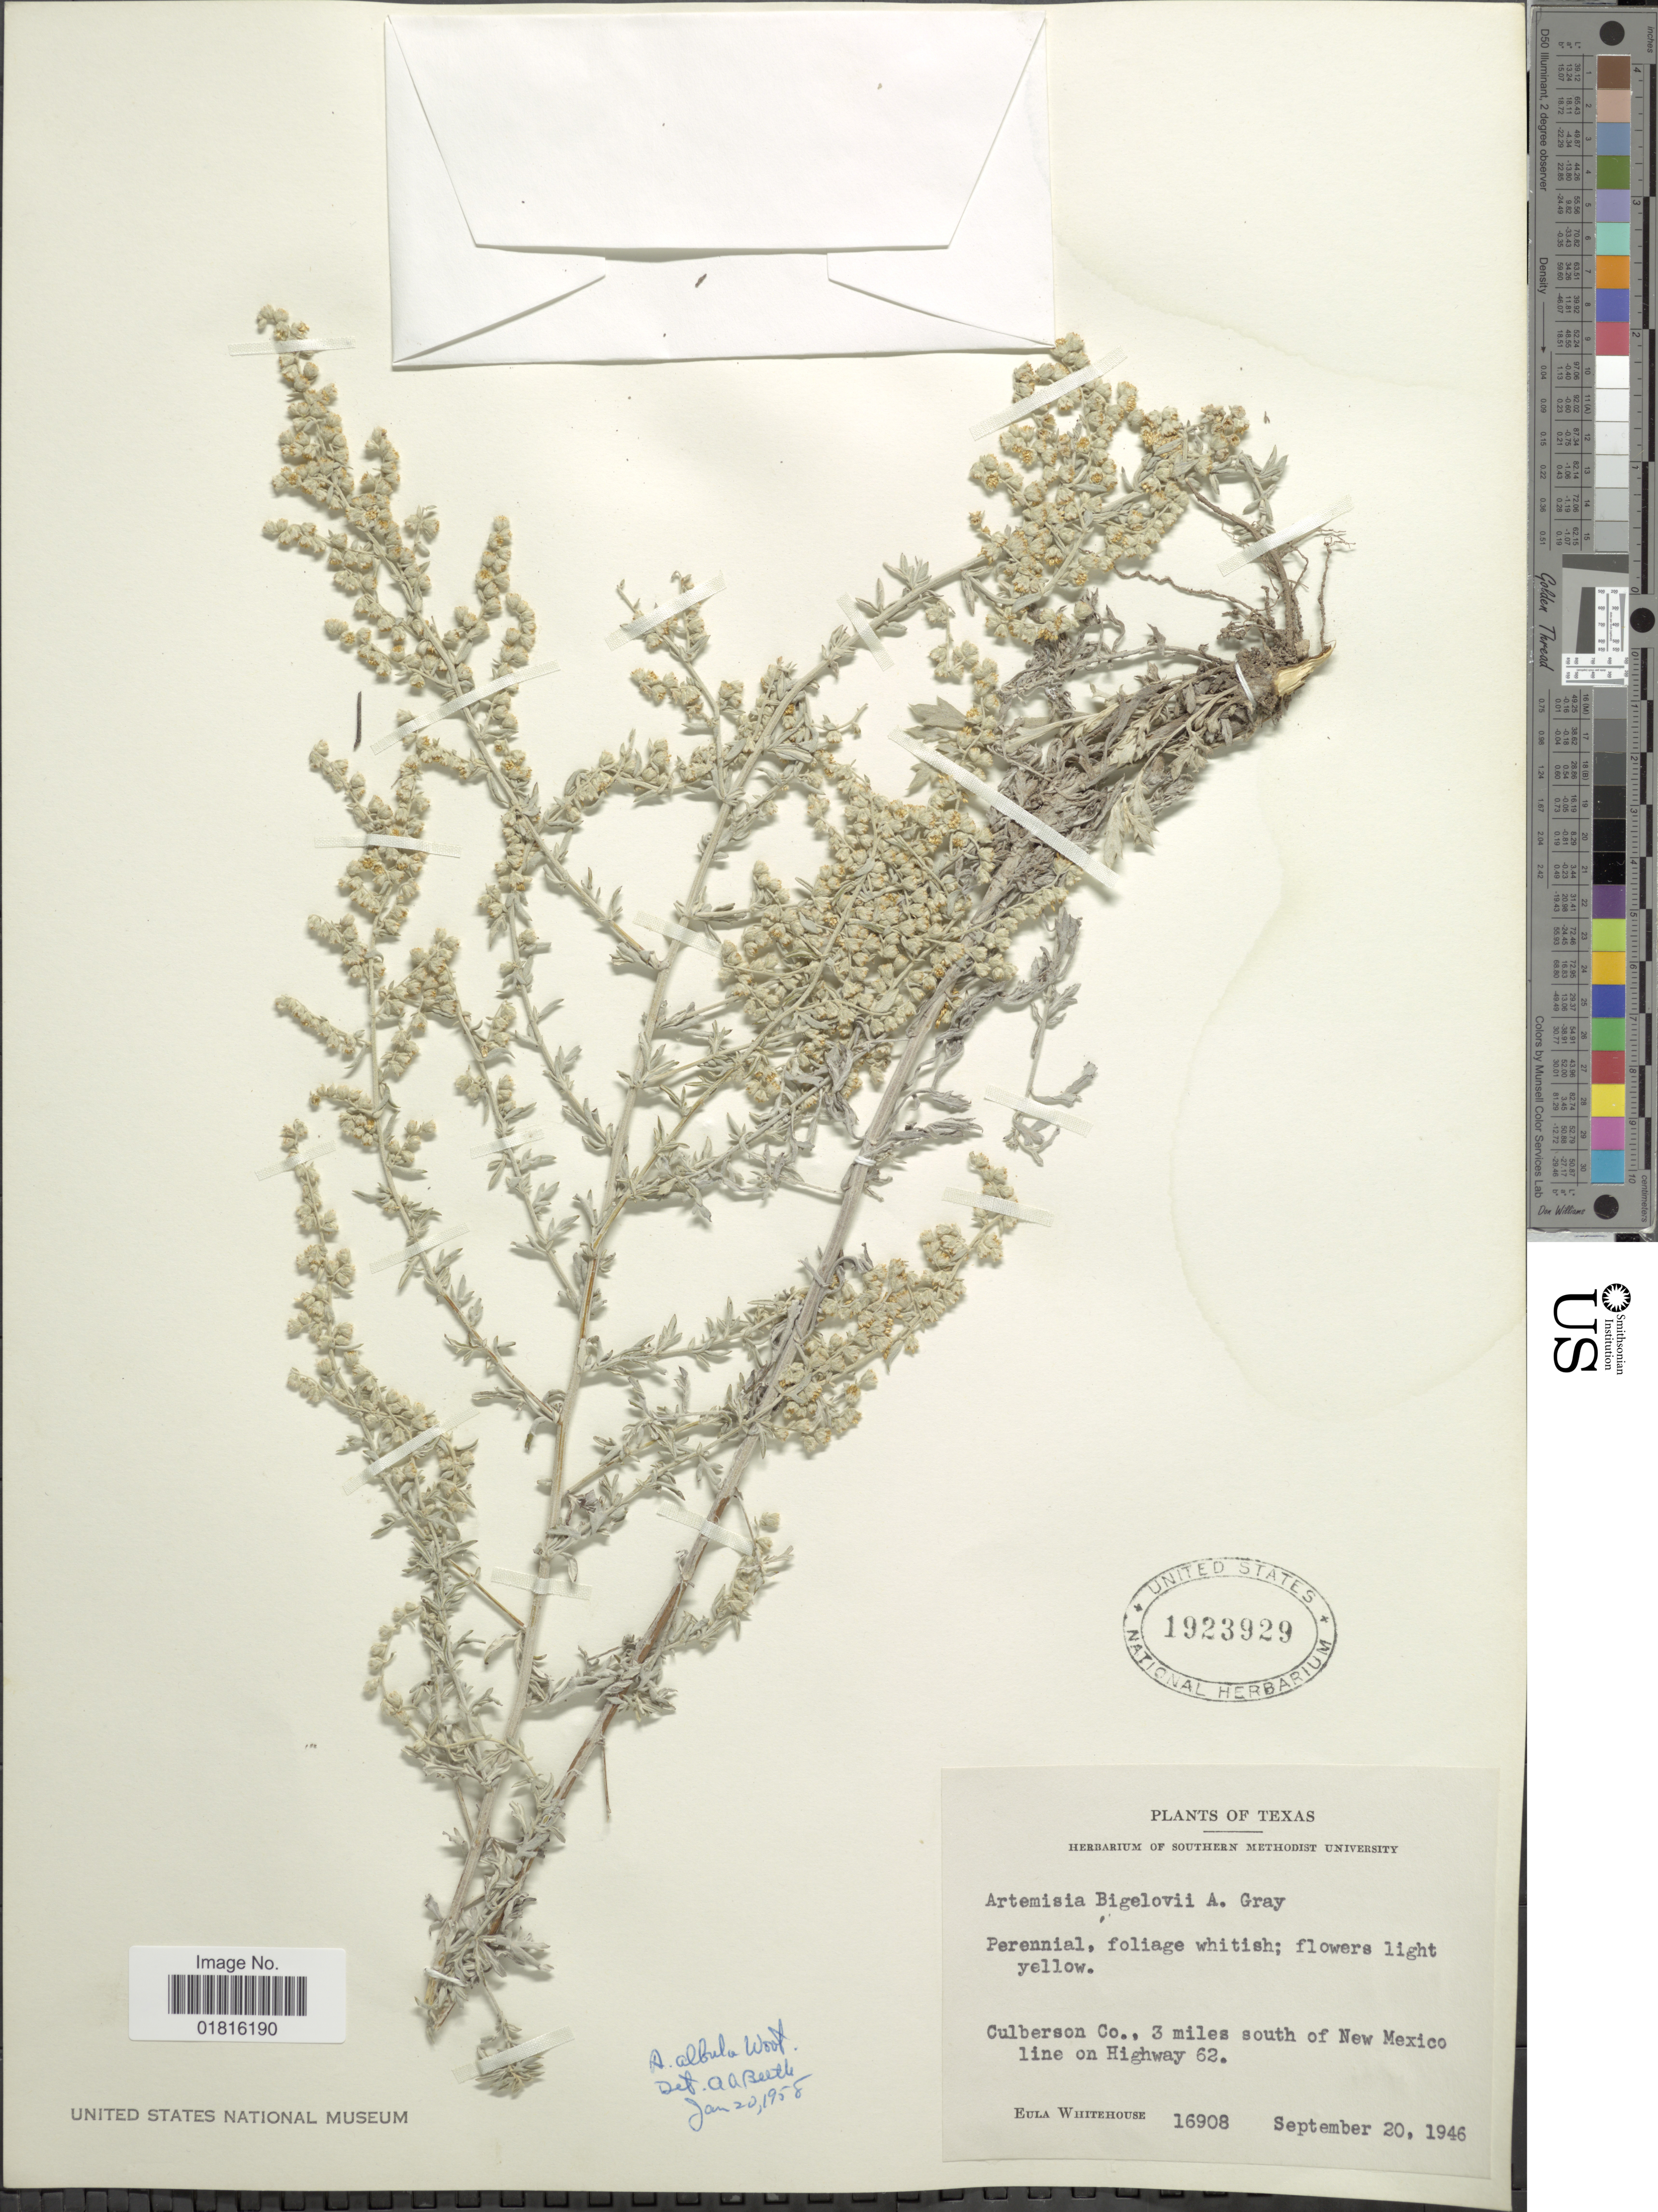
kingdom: Plantae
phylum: Tracheophyta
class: Magnoliopsida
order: Asterales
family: Asteraceae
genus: Artemisia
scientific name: Artemisia ludoviciana subsp. albula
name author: (Wooton) D.D. Keck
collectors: E. Whitehouse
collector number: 16908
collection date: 1946-09-20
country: United States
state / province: Texas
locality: Culberson Co., 3 miles south of New Mexico line on Highway 62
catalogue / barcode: US 1923929